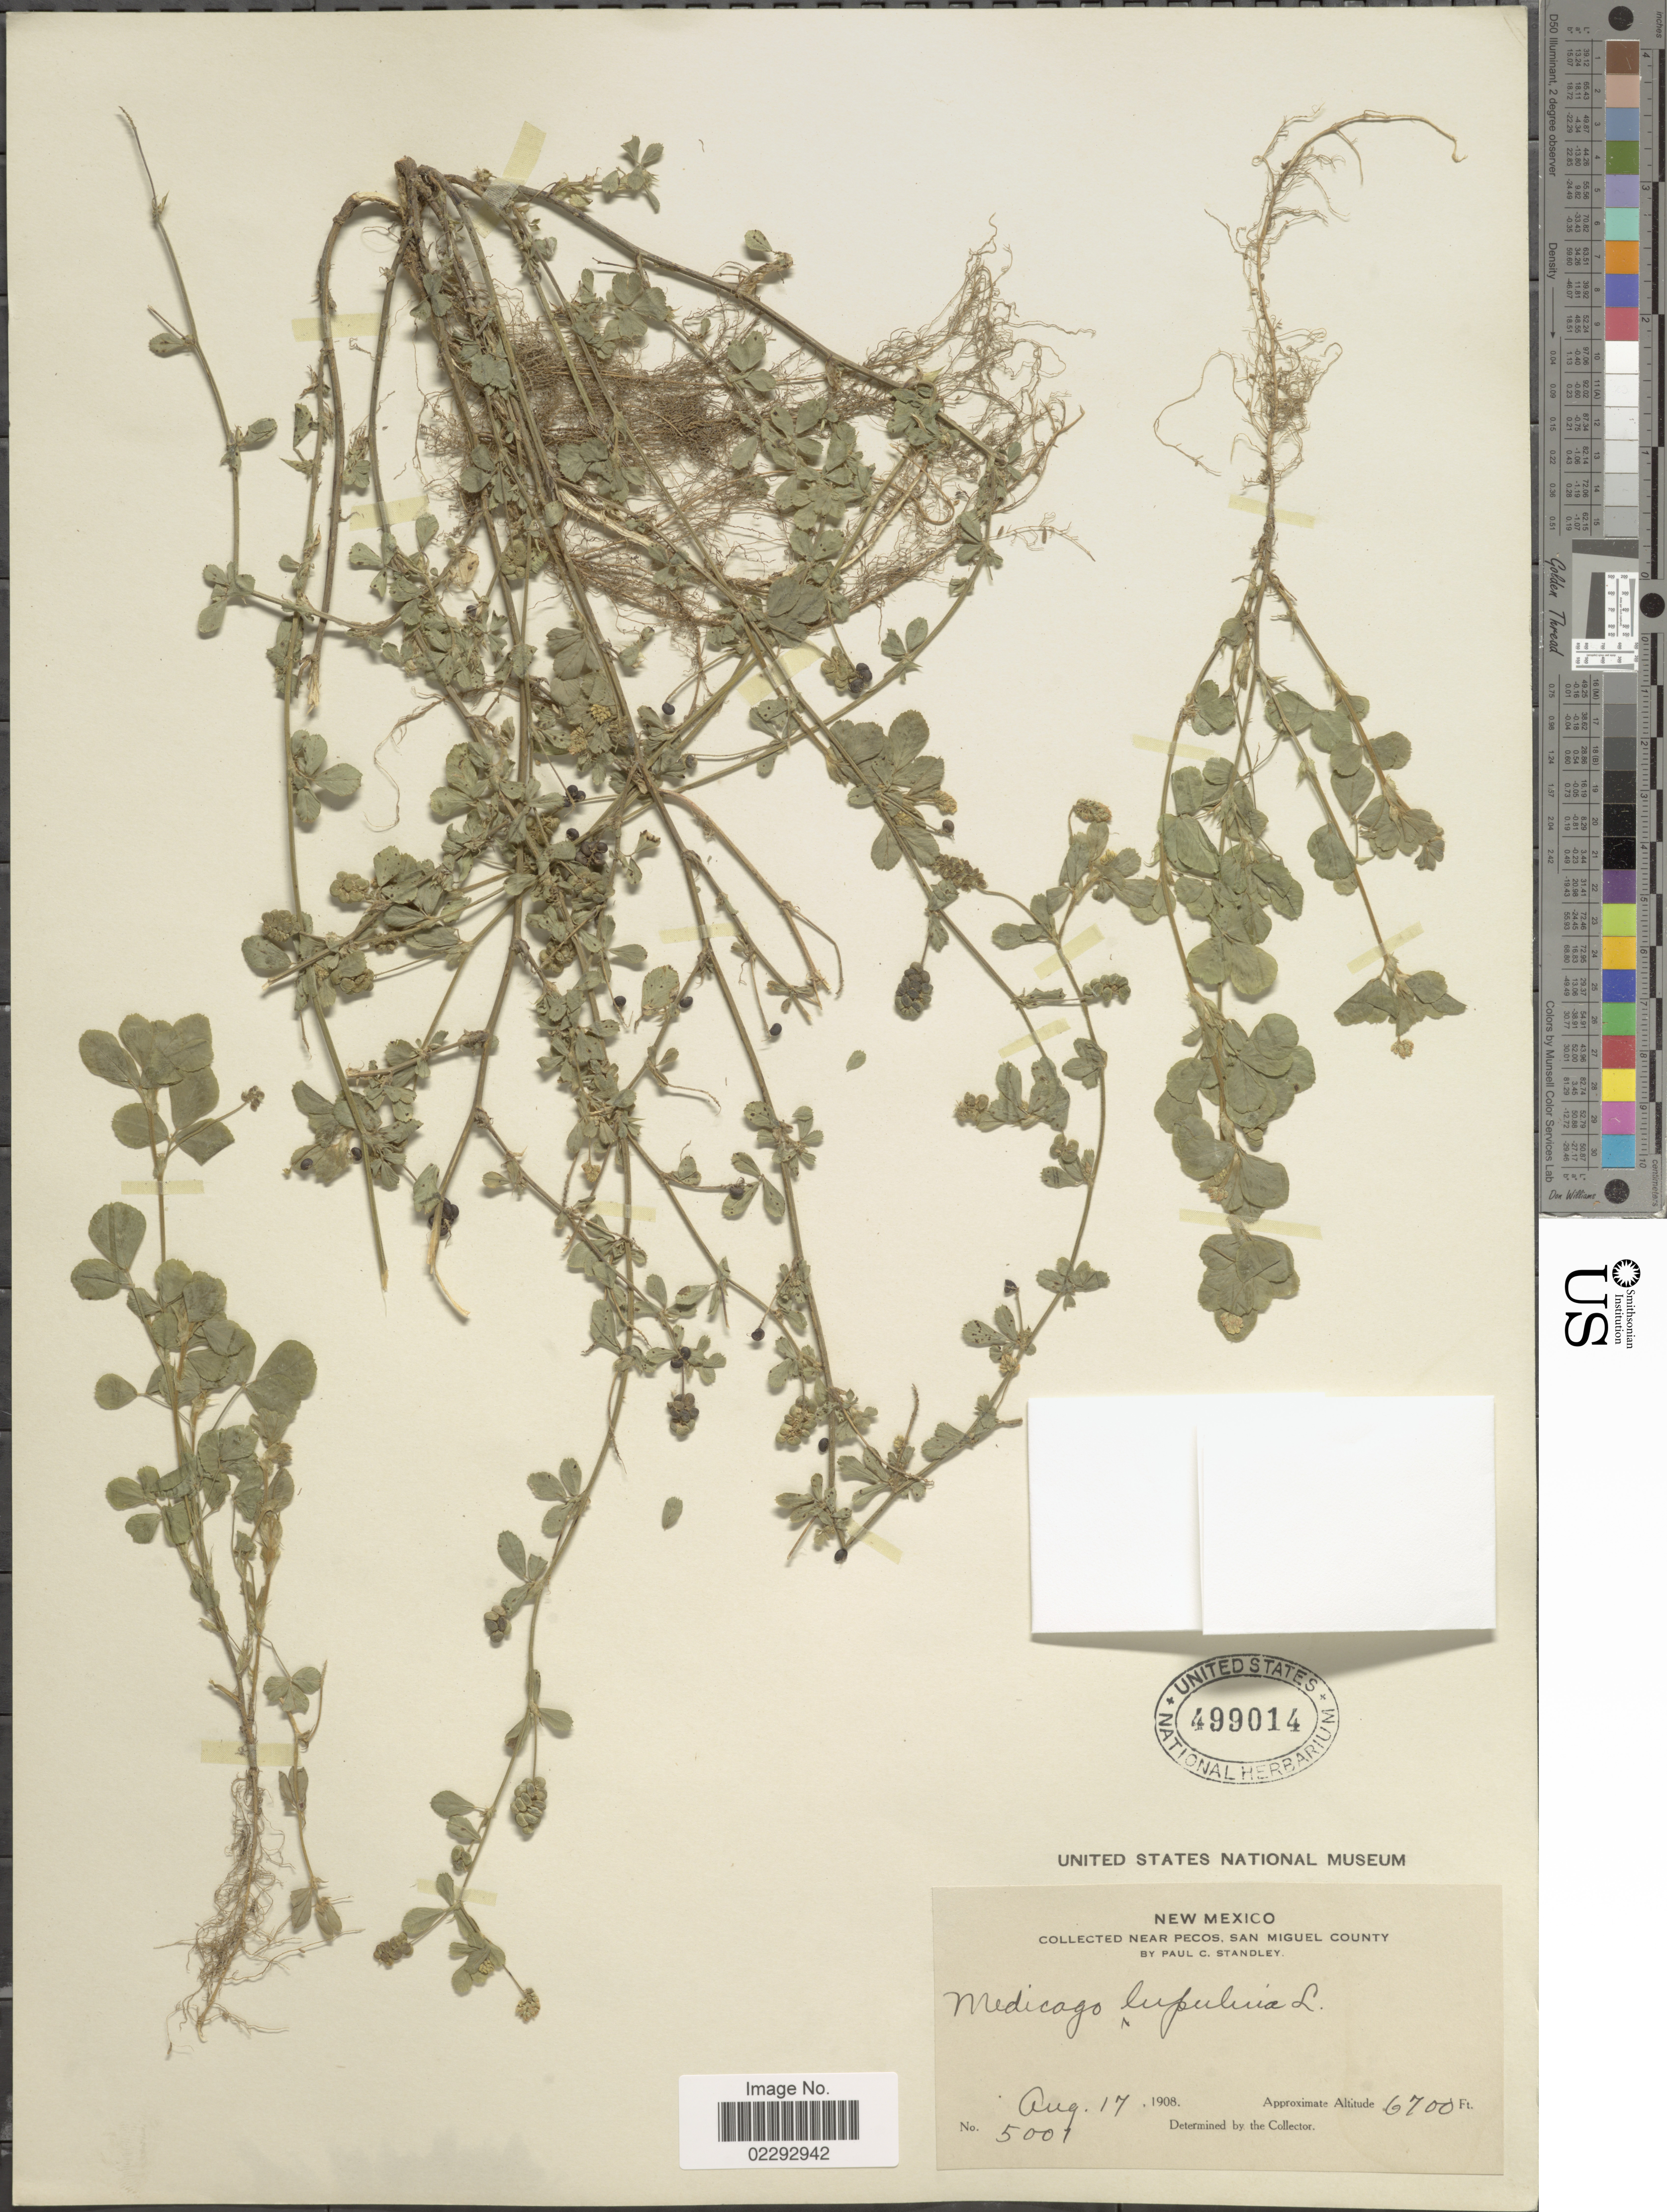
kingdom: Plantae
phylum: Tracheophyta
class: Magnoliopsida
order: Fabales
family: Fabaceae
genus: Medicago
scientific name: Medicago lupulina var. lupulina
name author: L.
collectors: P. C. Standley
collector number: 5001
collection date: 1908-08-17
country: United States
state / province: New Mexico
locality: New Mexico, Near Pecos, San Miguel County.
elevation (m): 2042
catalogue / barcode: US 499014